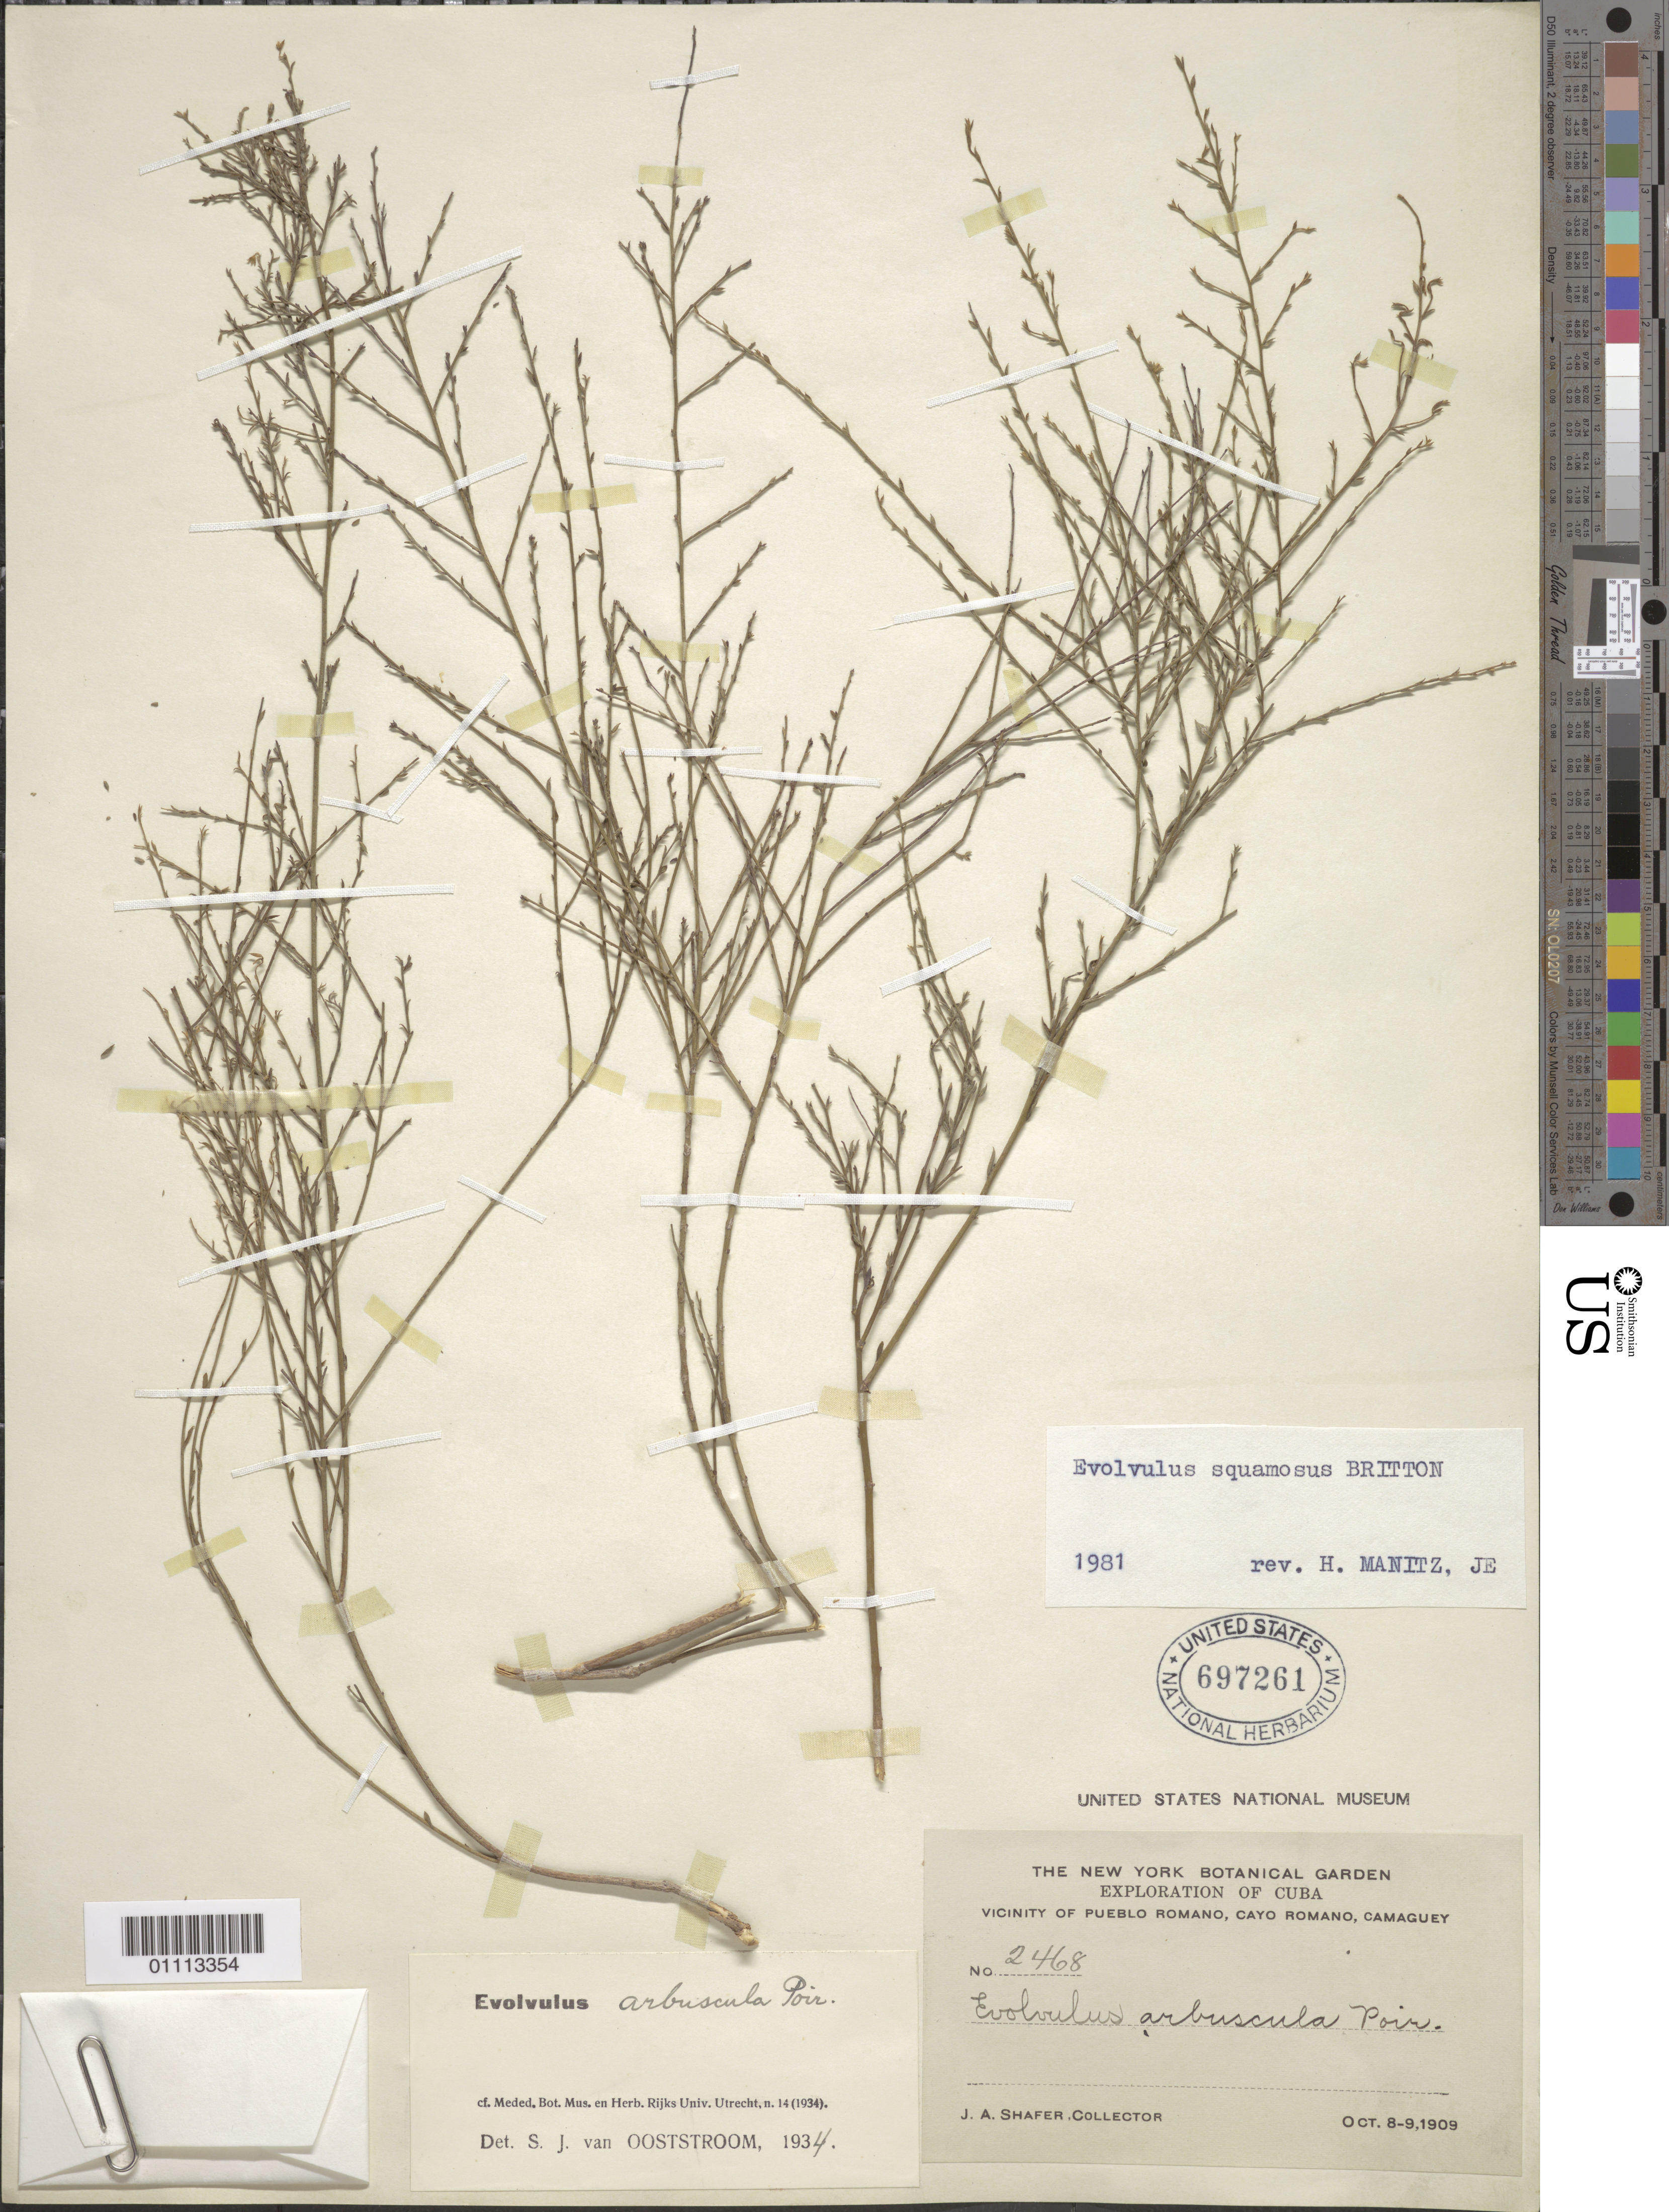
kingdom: Plantae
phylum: Tracheophyta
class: Magnoliopsida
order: Solanales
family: Convolvulaceae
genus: Evolvulus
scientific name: Evolvulus squamosus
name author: Britton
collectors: J. A. Shafer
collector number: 2468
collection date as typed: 08 Oct 1909 to 09 Oct 1909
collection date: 1909-10-08/1909-10-09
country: Cuba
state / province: Camagüey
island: Cuba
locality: Vicinity of Pueblo Romano, Cayo Romano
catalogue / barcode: US 697261